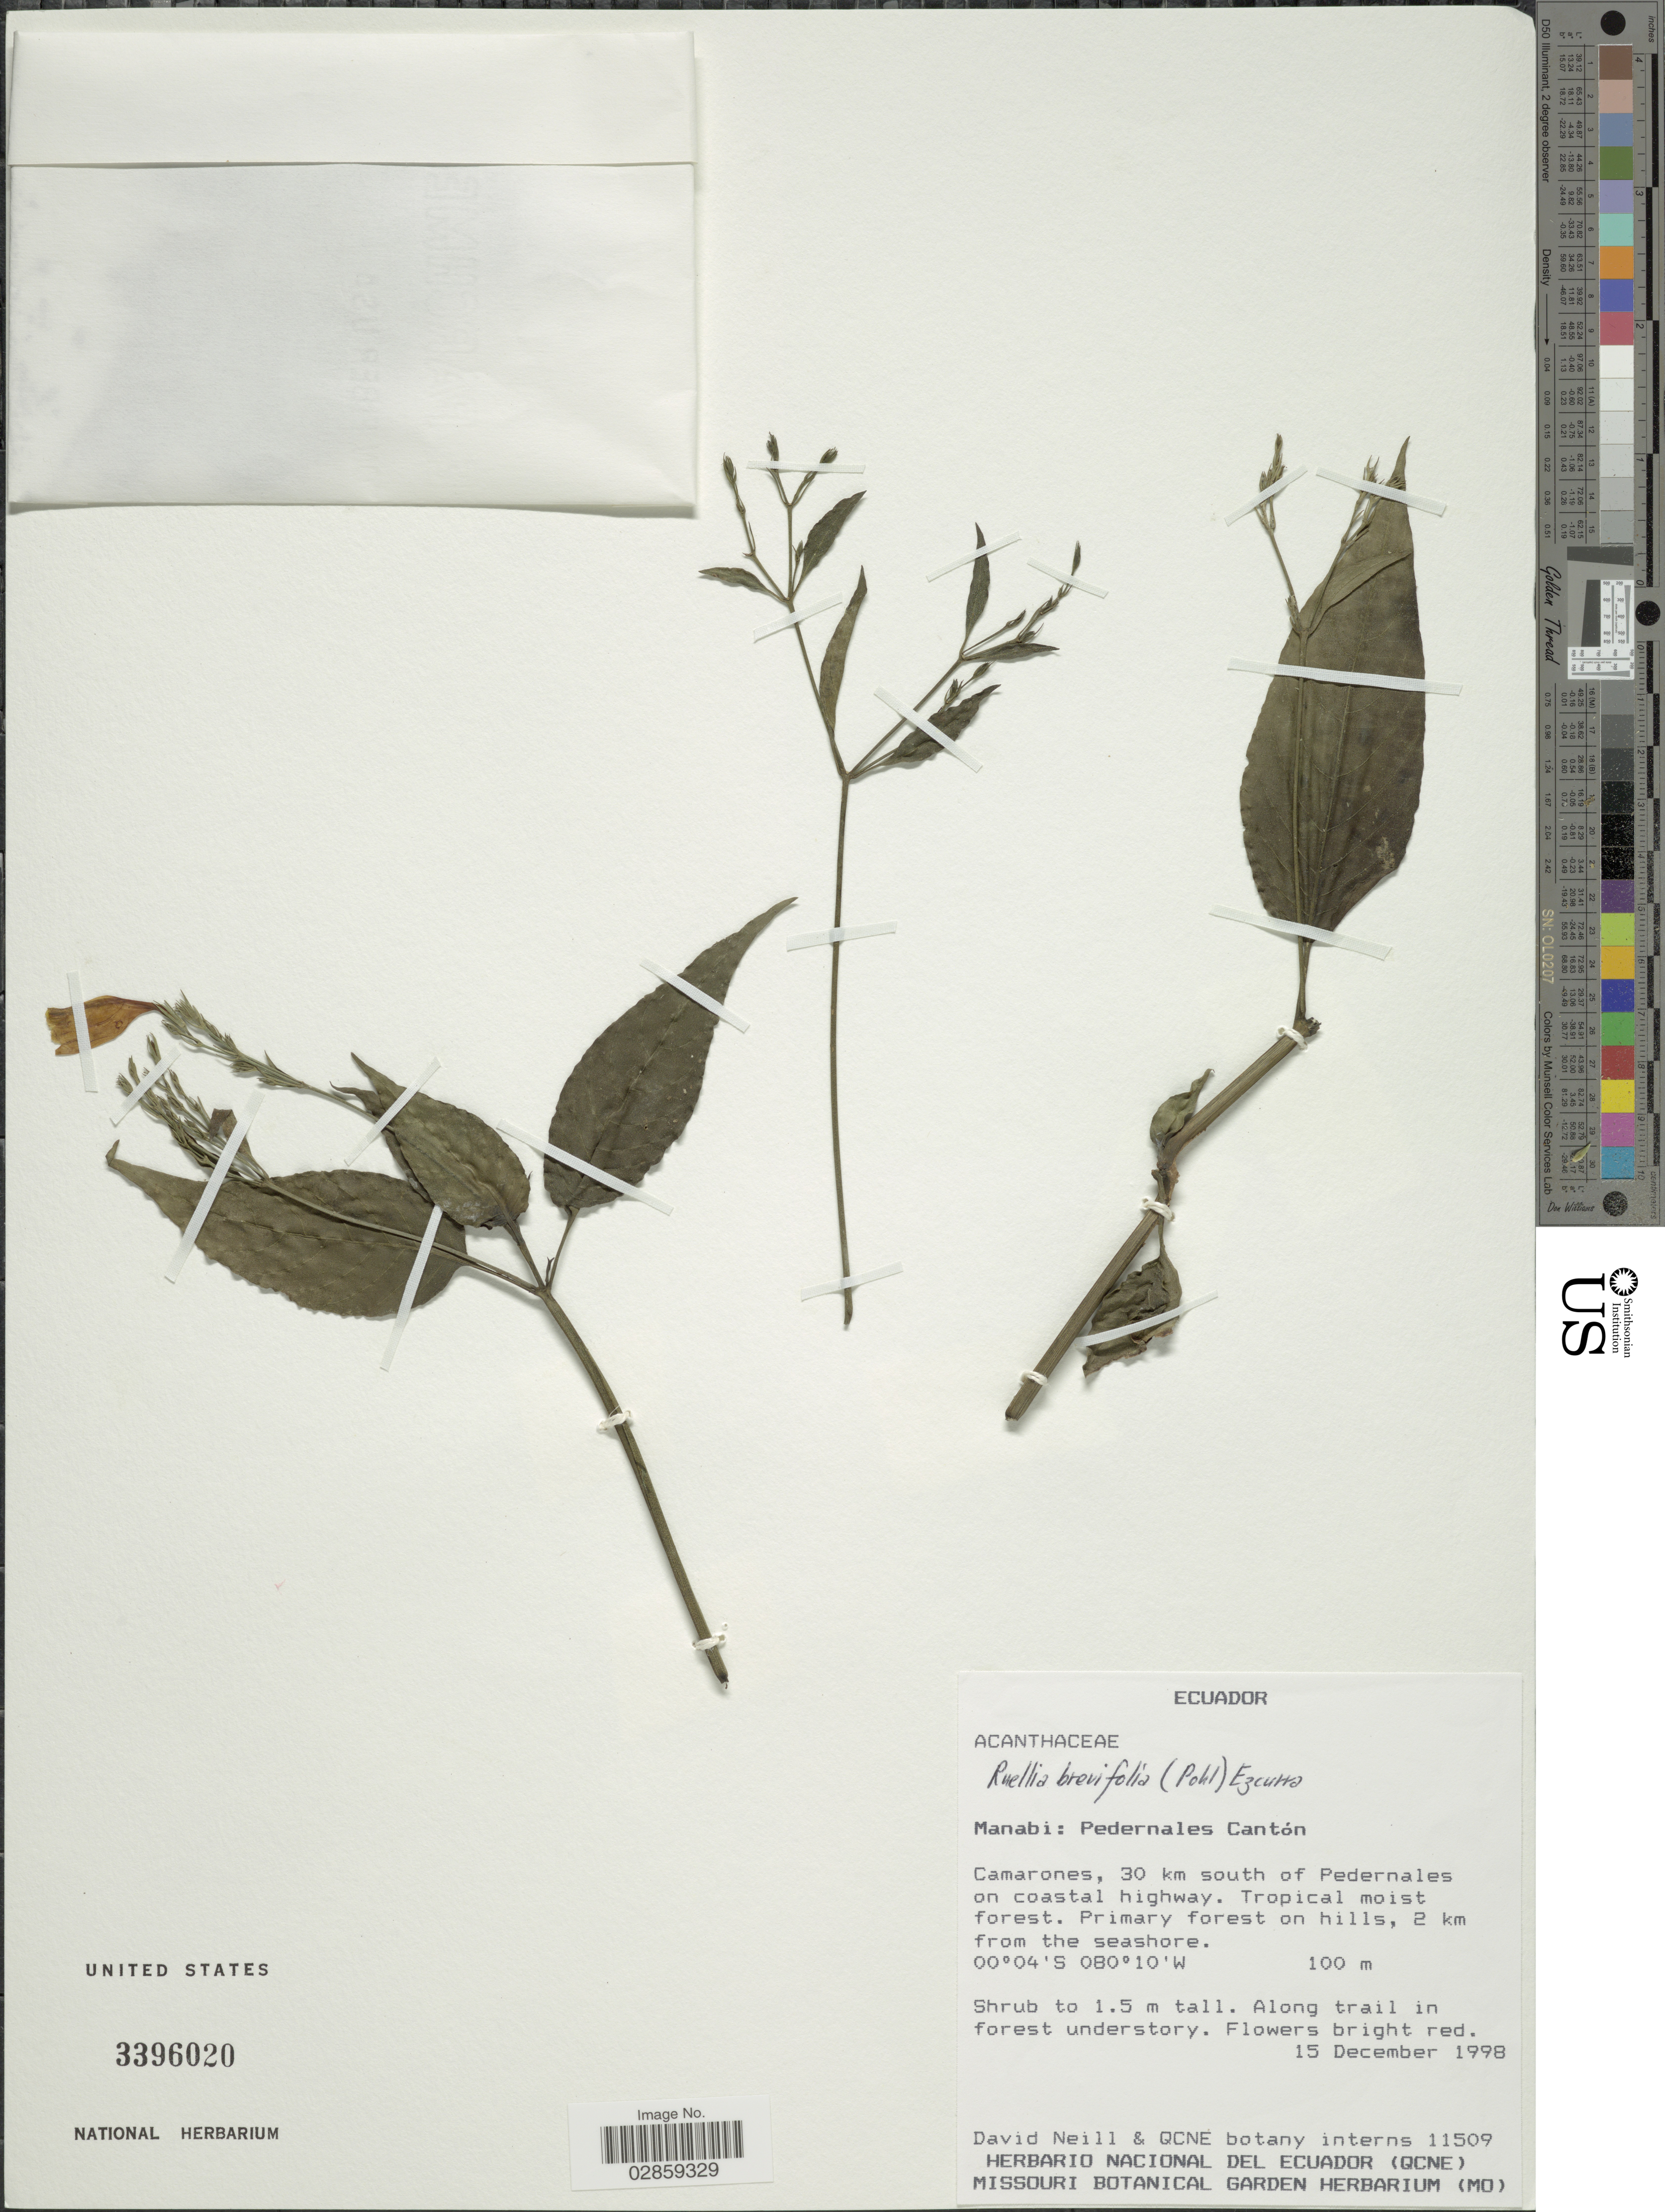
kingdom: Plantae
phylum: Tracheophyta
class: Magnoliopsida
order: Lamiales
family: Acanthaceae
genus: Ruellia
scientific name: Ruellia brevifolia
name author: (Pohl) C. Ezcurra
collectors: D. A. Neill & et al.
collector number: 11509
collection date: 1998-12-15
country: Ecuador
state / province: Manabí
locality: Pederales Cantón, Camarones, 30 km south of Pedernales on coastal highway.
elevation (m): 100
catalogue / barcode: US 3396020